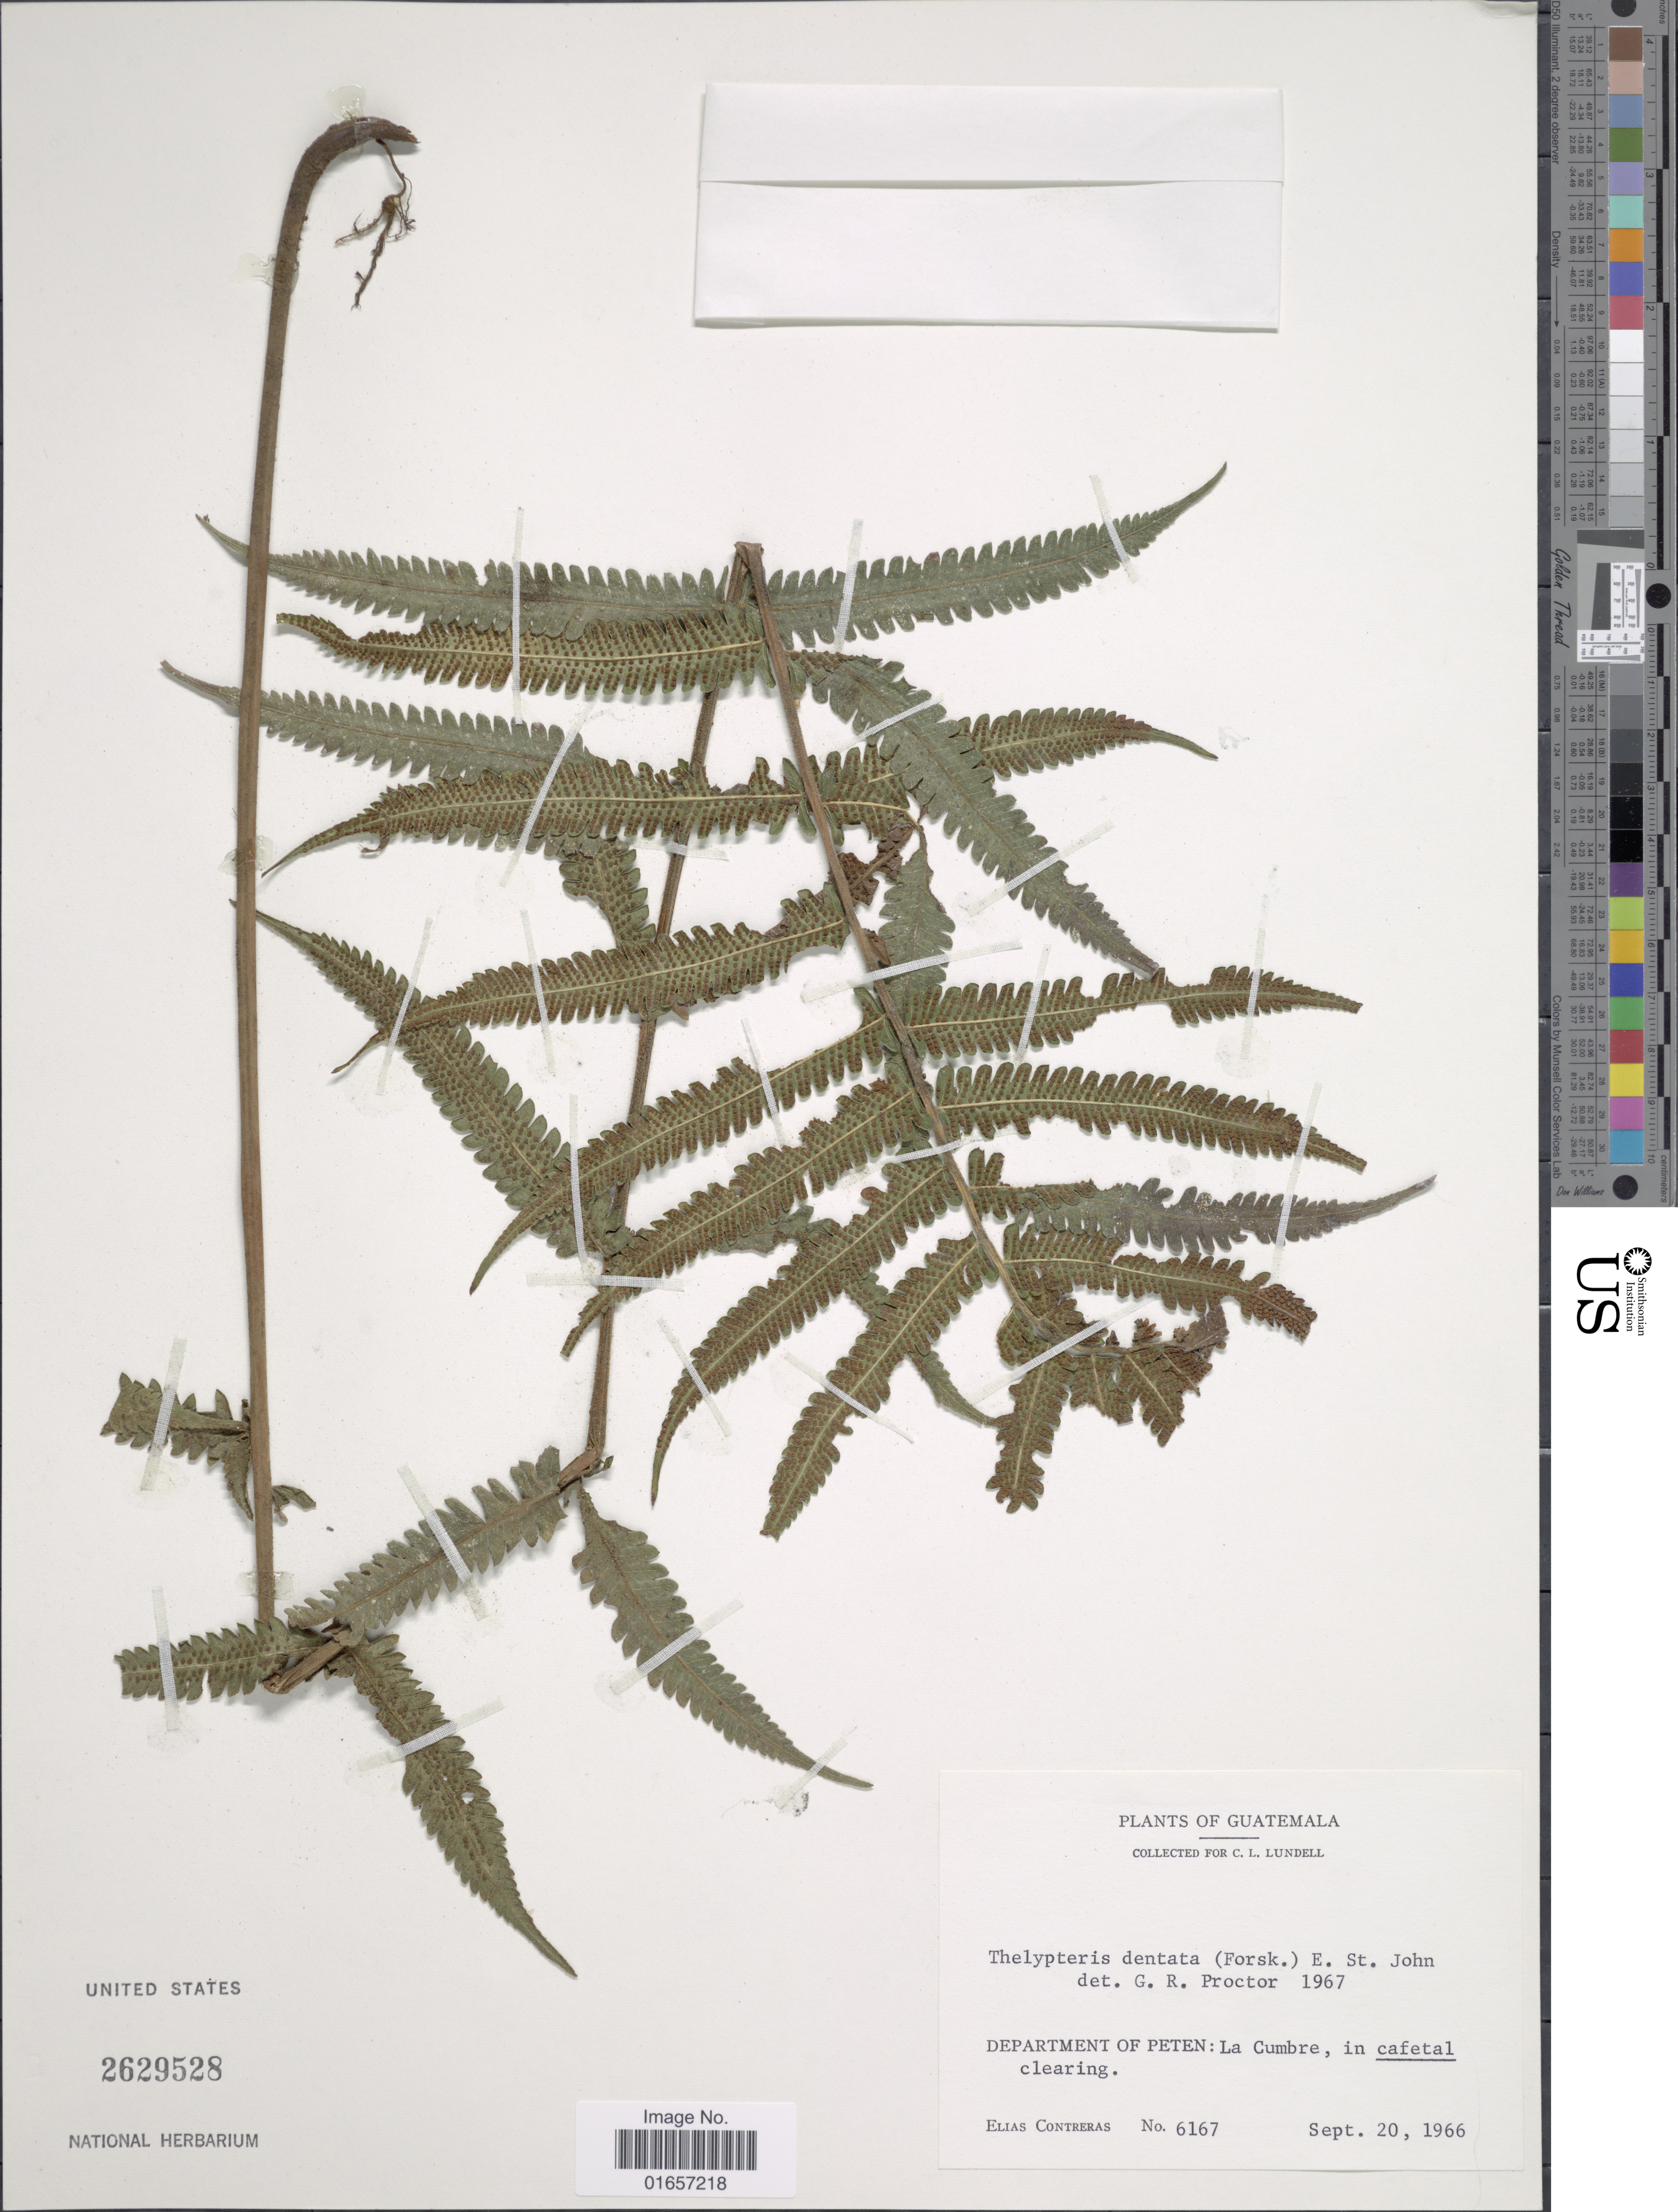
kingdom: Plantae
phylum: Tracheophyta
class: Polypodiopsida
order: Polypodiales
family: Thelypteridaceae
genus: Christella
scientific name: Christella dentata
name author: (Forssk.) Brownsey & Jermy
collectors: E. Contreras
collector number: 6167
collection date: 1966-09-20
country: Guatemala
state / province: El Petén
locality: Peten: La Cumbre, in cafetal clearing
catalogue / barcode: US 2629528